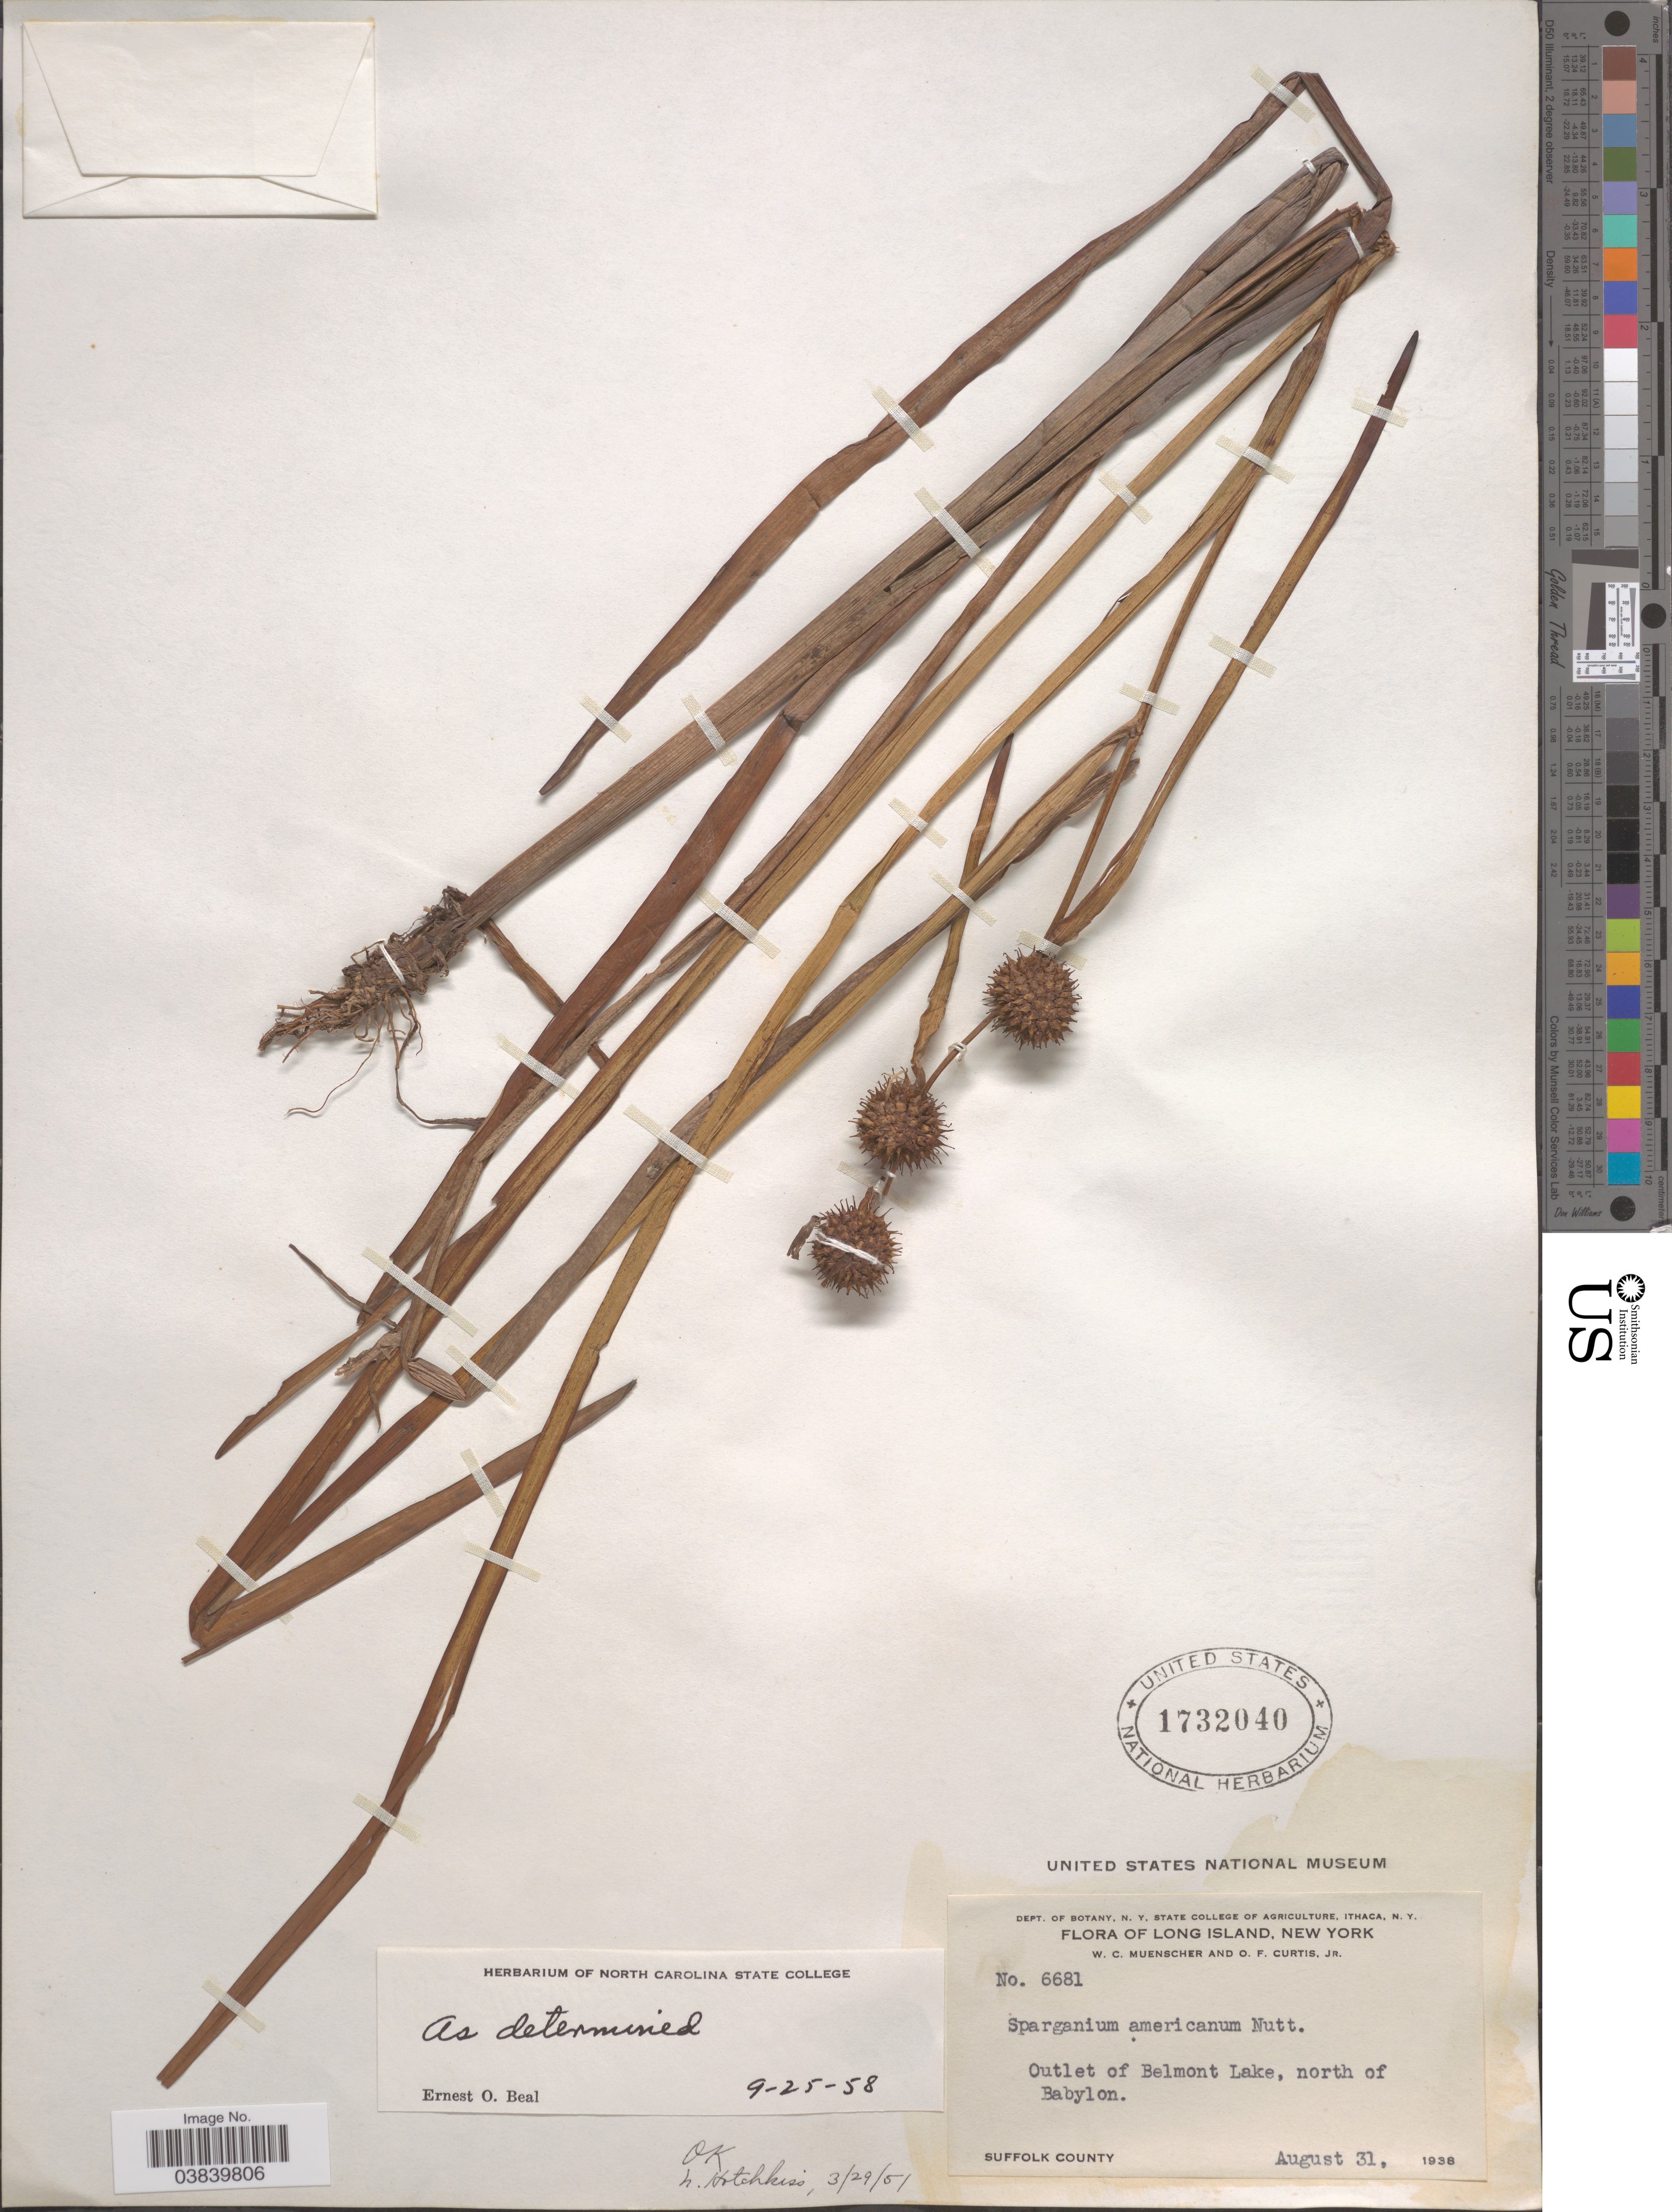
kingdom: Plantae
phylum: Tracheophyta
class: Liliopsida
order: Poales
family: Typhaceae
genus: Sparganium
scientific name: Sparganium americanum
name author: Nutt.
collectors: W. Muenscher & O. Curtis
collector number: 6681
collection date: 1938-08-31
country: United States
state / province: New York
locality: Long Island. Outlet of Belmont Lake, north of Babylon.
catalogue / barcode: US 1732040